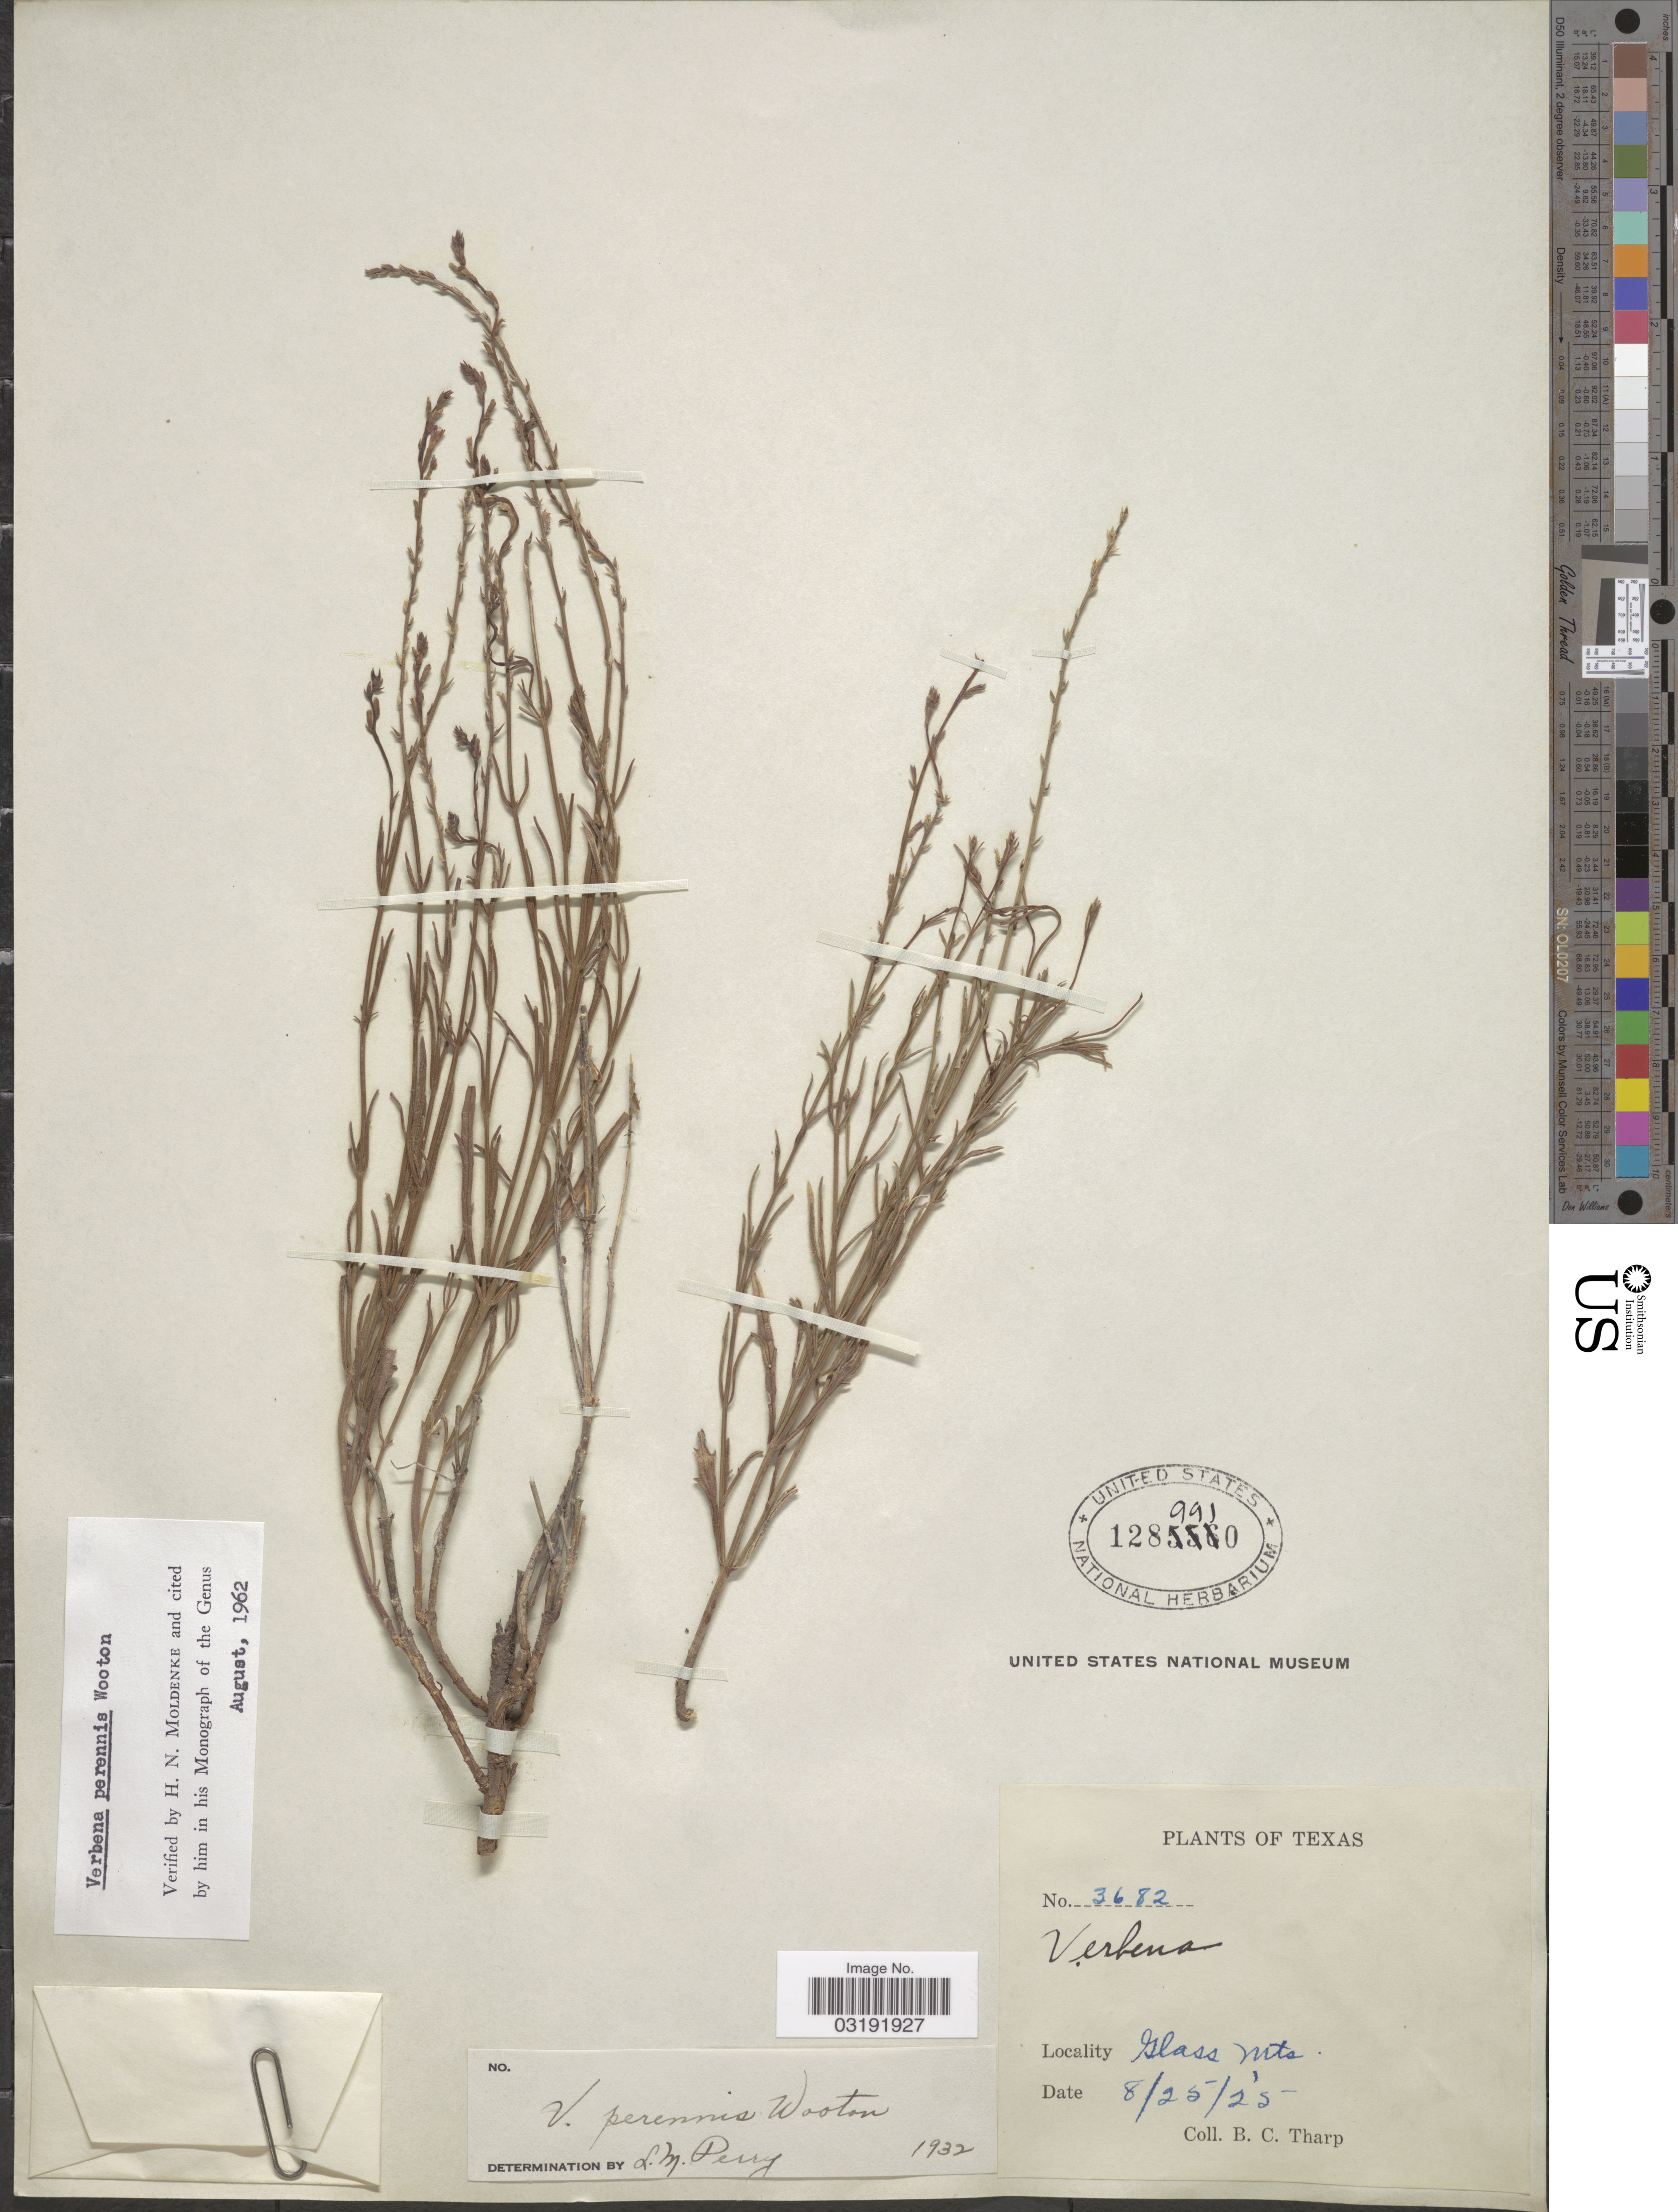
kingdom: Plantae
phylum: Tracheophyta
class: Magnoliopsida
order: Lamiales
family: Verbenaceae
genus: Verbena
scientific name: Verbena perennis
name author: Wooton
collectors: B. C. Tharp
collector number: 3682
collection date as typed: Transcribed d/m/y: 25/8/25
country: United States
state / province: Texas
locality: Glass Mts.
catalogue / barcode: US 1289910